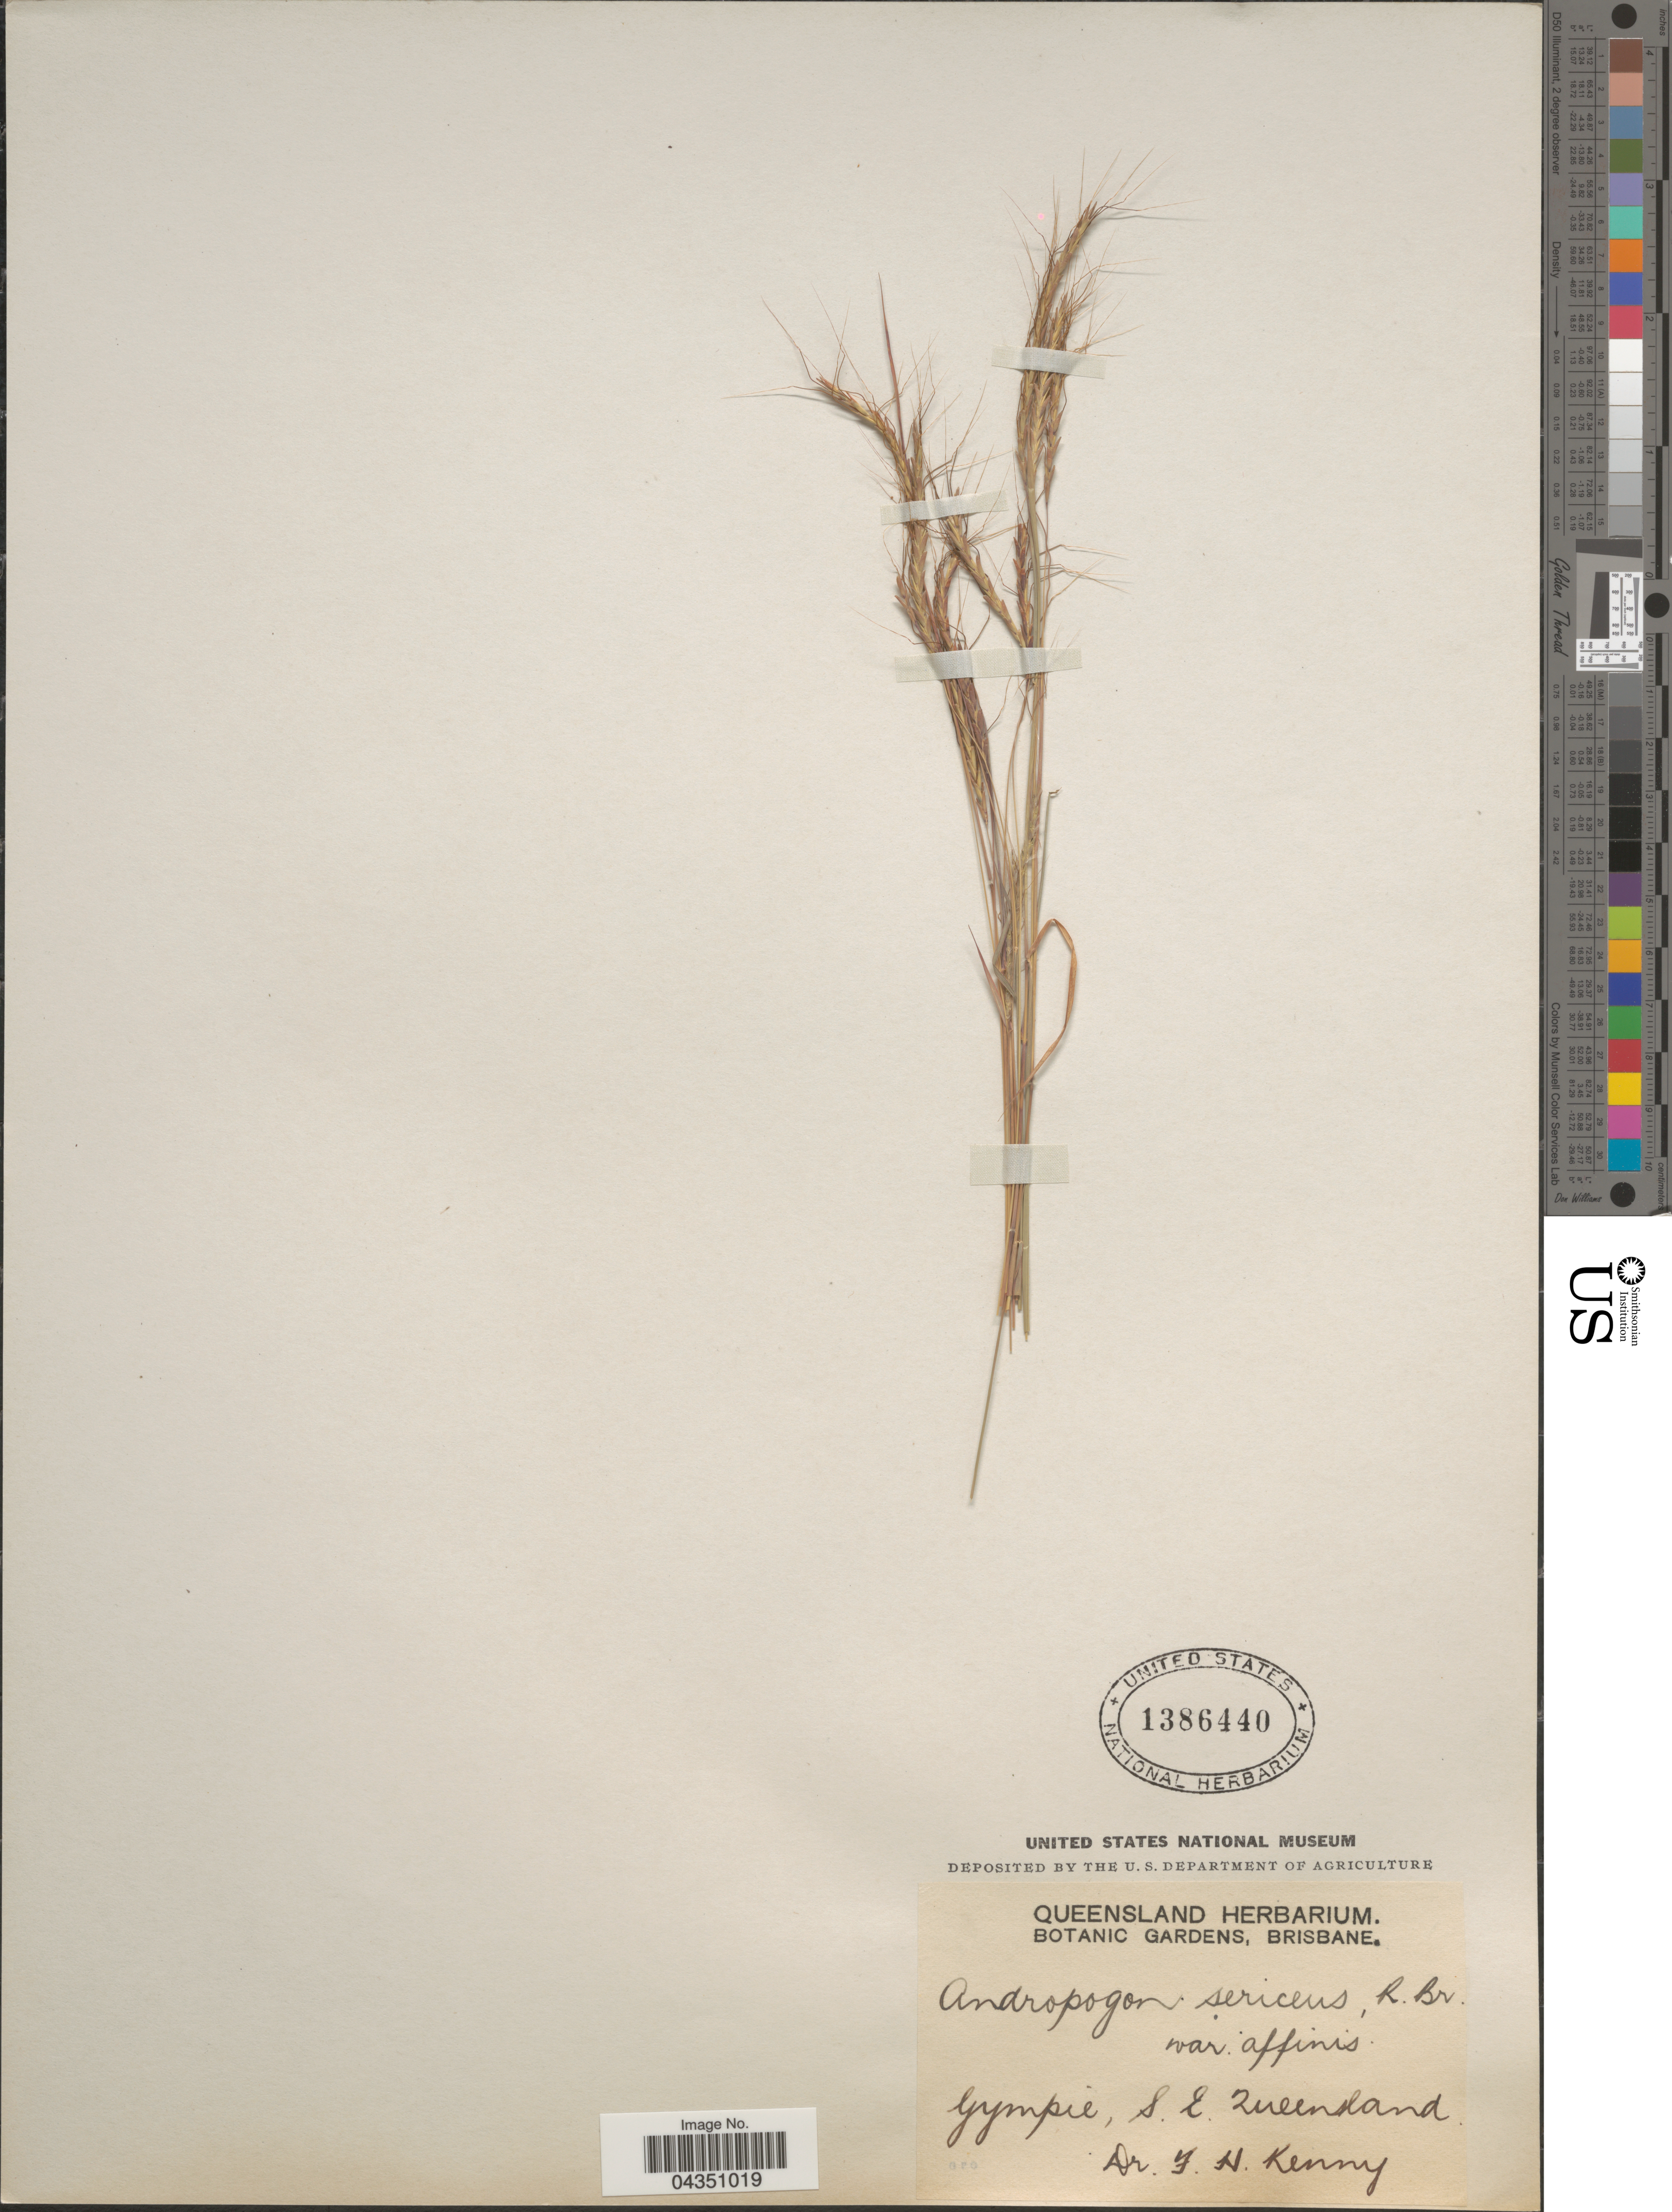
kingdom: Plantae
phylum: Tracheophyta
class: Liliopsida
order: Poales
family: Poaceae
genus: Dichanthium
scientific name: Dichanthium affine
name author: (R. Br.) A. Camus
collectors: F. Kenny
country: Australia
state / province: Queensland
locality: Gympie, S. E. Queensland.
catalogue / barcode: US 1386440